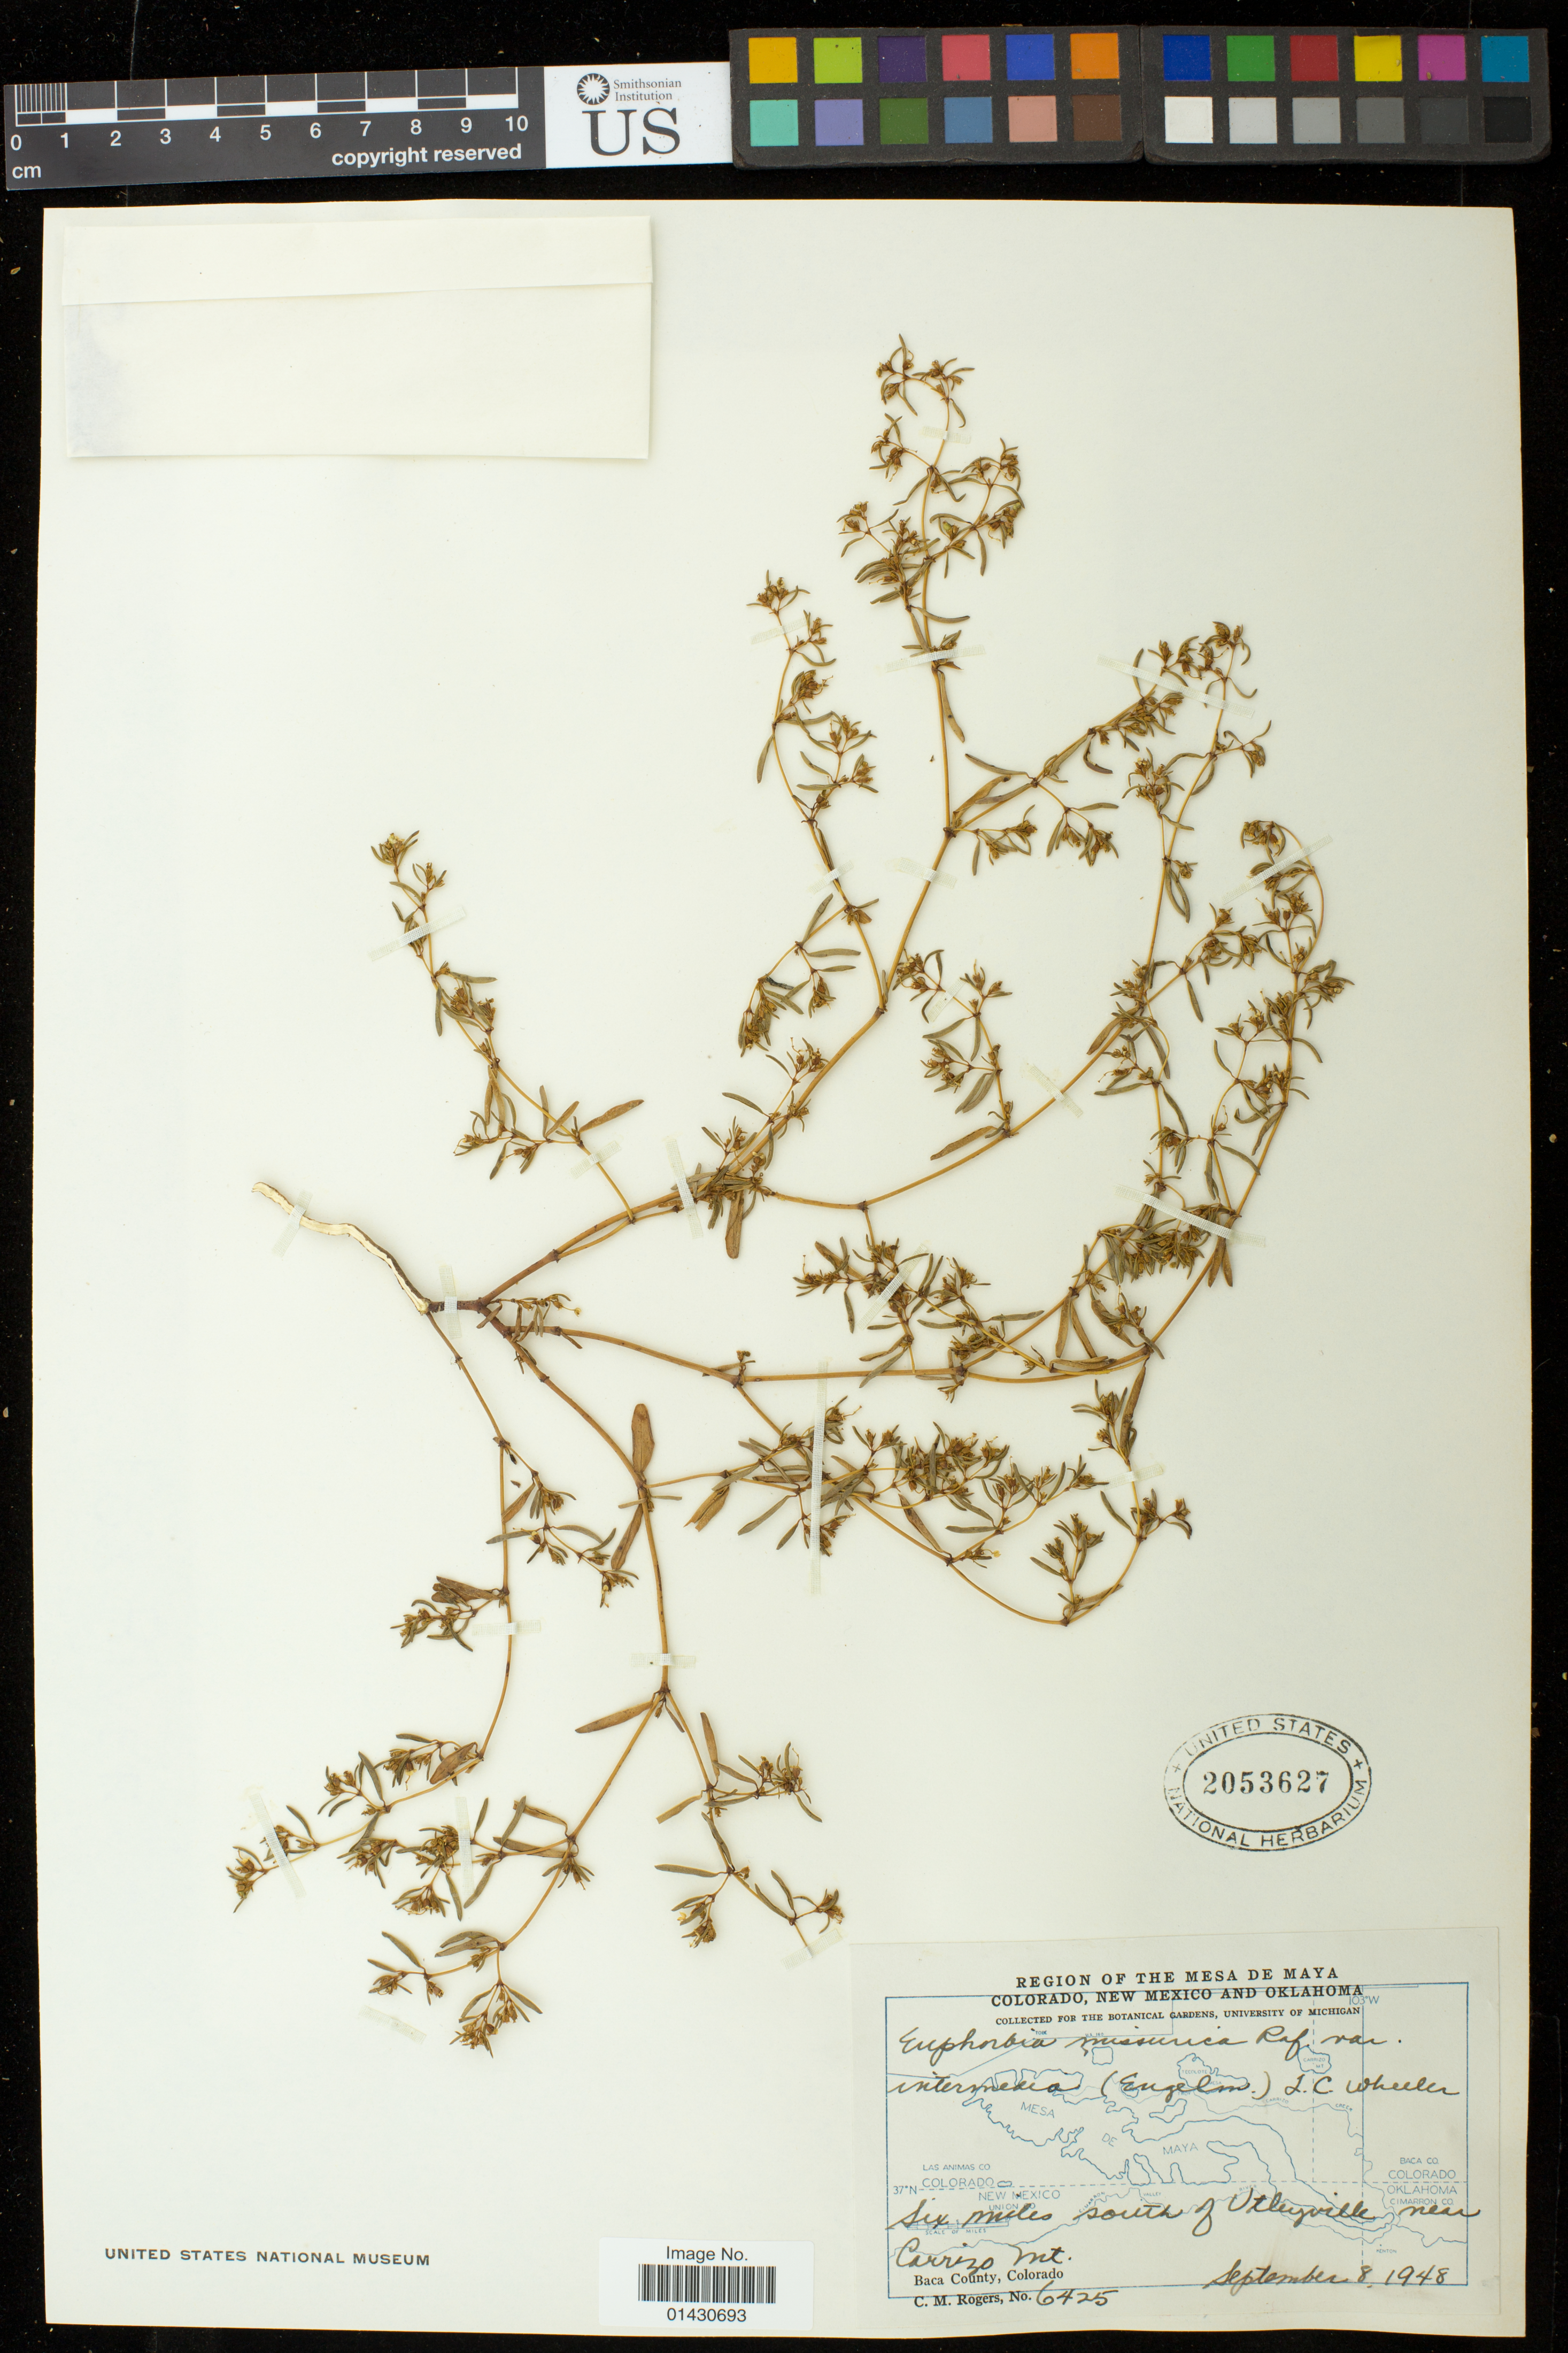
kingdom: Plantae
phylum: Tracheophyta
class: Magnoliopsida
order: Malpighiales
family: Euphorbiaceae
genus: Euphorbia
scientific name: Euphorbia missurica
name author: Raf.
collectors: C. M. Rogers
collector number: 6425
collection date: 1948-09-08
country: United States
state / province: Colorado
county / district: Baca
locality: Six miles south of Utleyville near Carrizo Mt.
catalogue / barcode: US 2053627